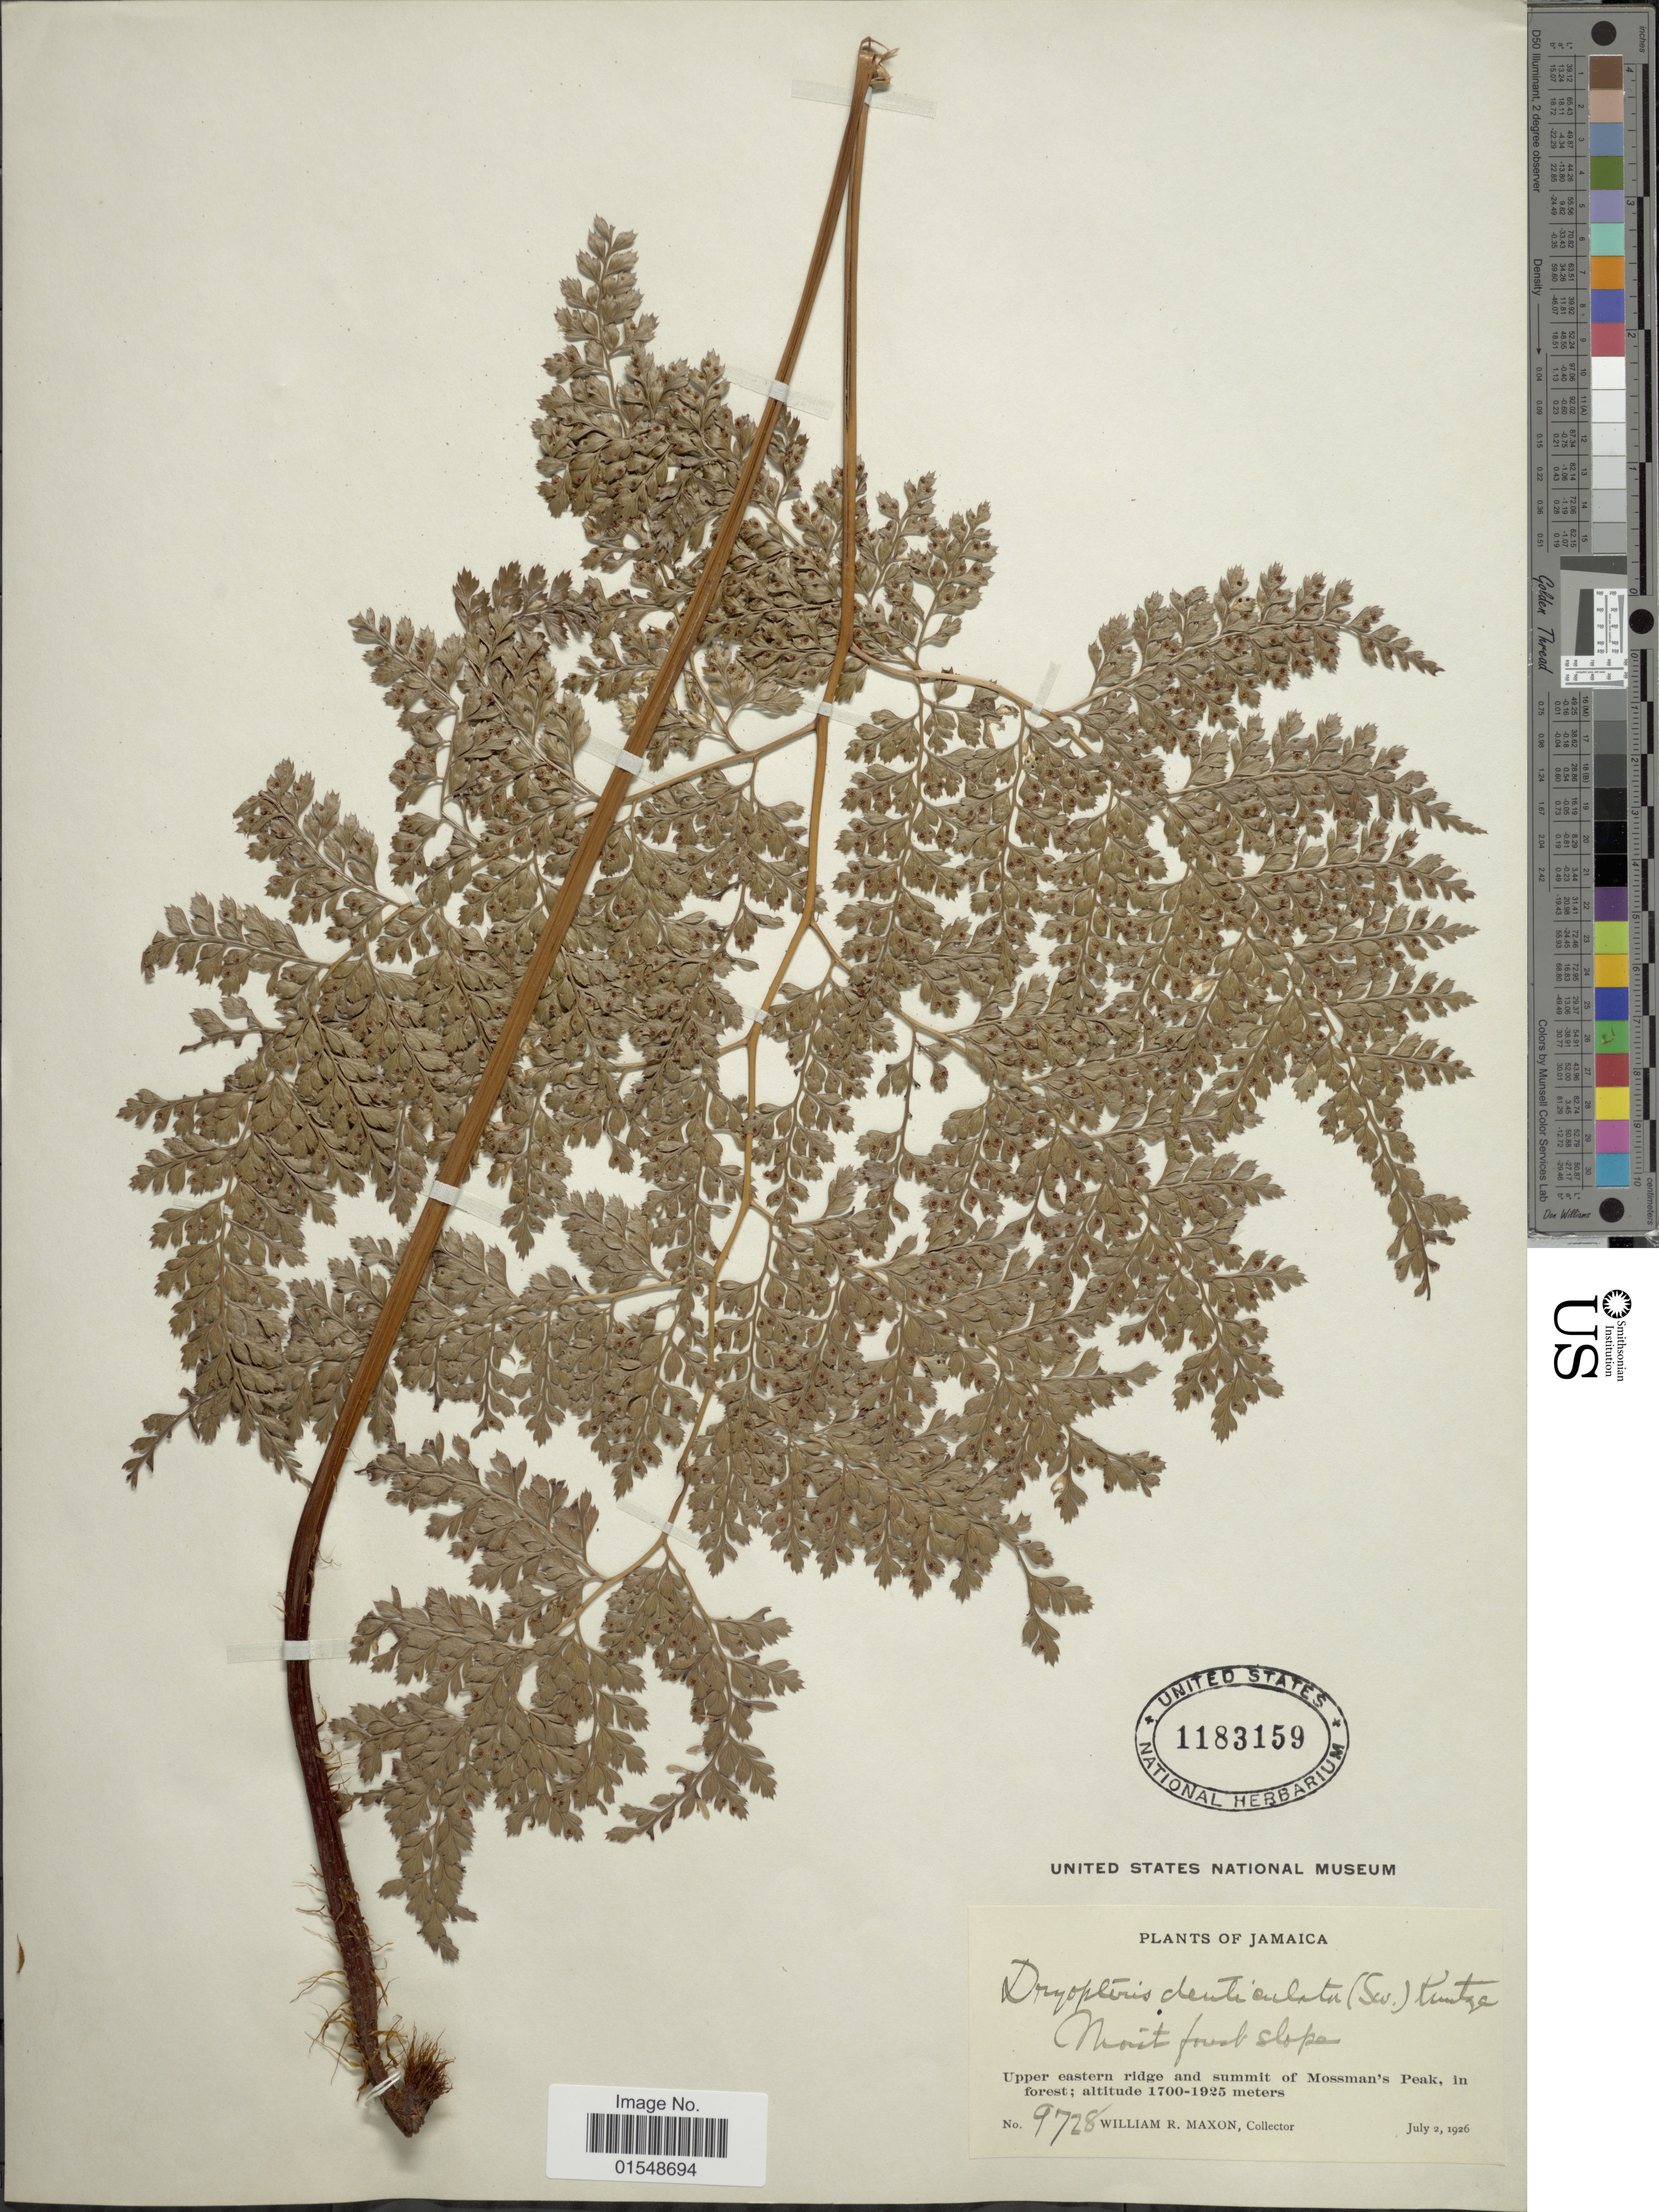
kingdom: Plantae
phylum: Tracheophyta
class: Polypodiopsida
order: Polypodiales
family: Dryopteridaceae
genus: Arachniodes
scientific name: Arachniodes denticulata var. denticulata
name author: (Sw.) Ching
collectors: W. R. Maxon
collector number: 9728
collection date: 1926-07-02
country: Jamaica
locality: Upper eastern ridge and summit of Mossman's Peak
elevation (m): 1700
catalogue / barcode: US 1183159